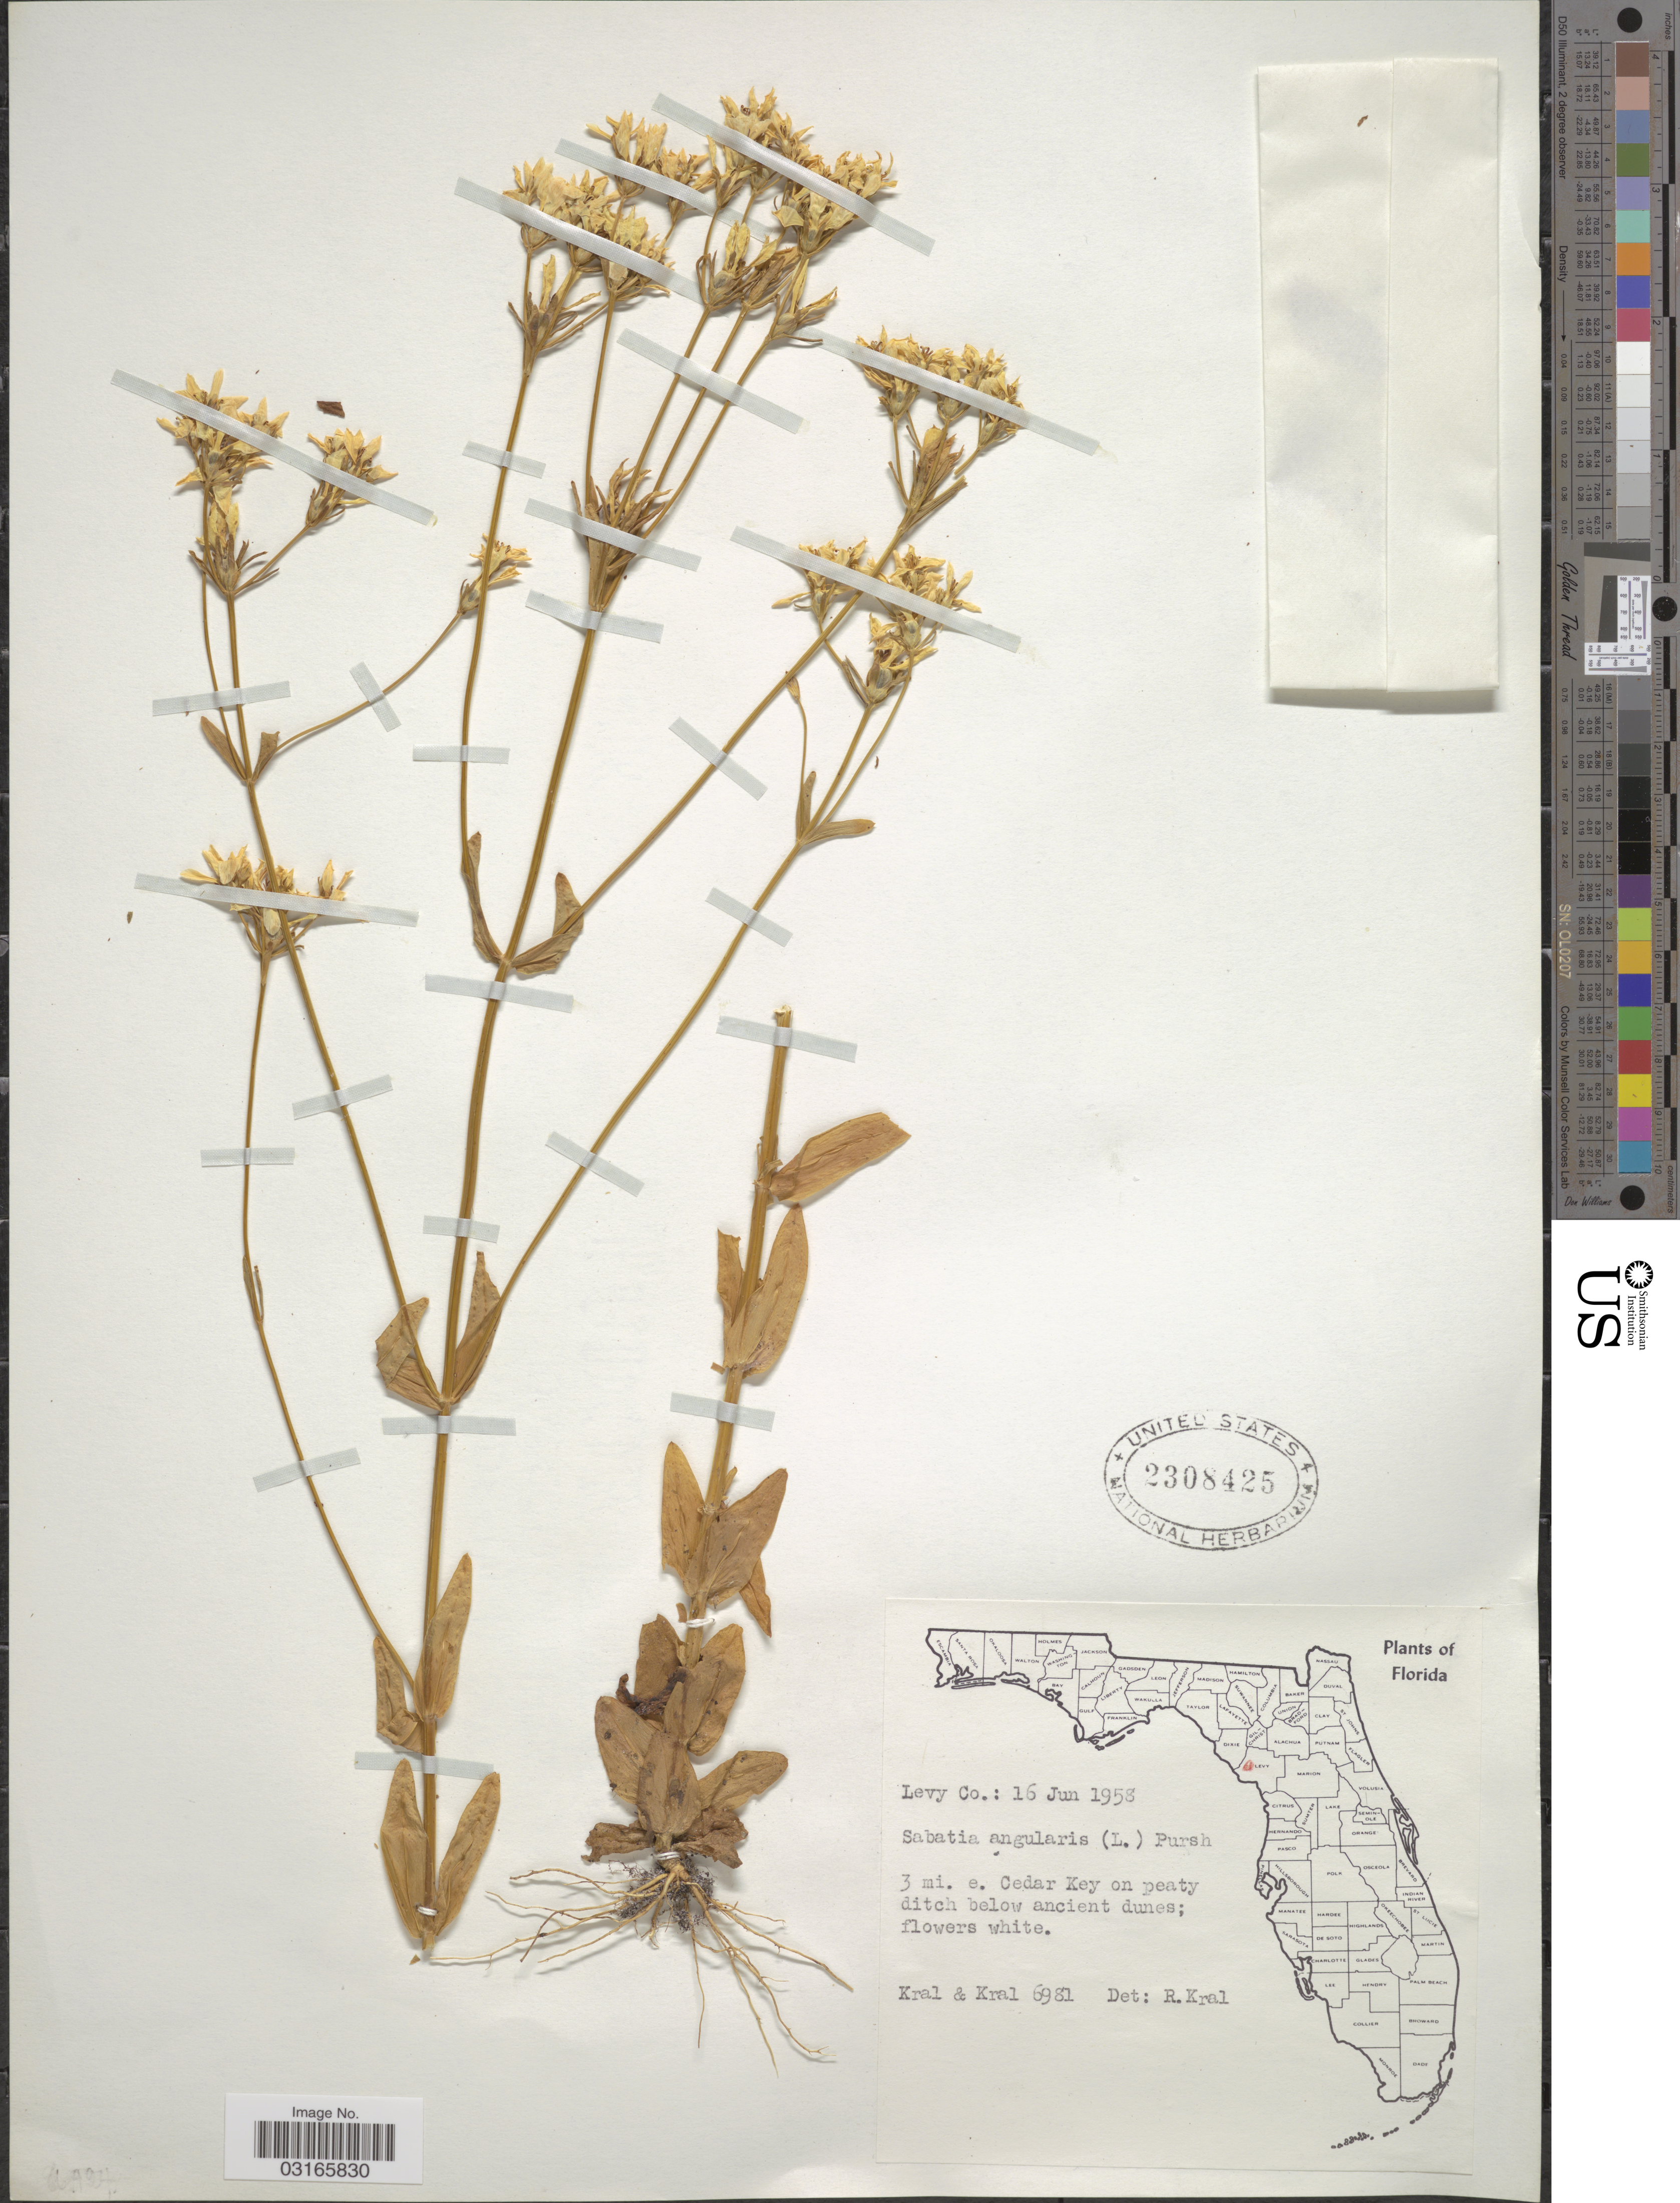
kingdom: Plantae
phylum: Tracheophyta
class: Magnoliopsida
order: Gentianales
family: Gentianaceae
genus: Sabatia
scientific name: Sabatia angularis (L.) Pursh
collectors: -- Kral & -- Kral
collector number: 6981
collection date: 1958-06-16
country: United States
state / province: Florida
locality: Levy Co. 3 mi. e. Cedar Key on peaty ditch below ancient dunes.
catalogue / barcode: US 2308425